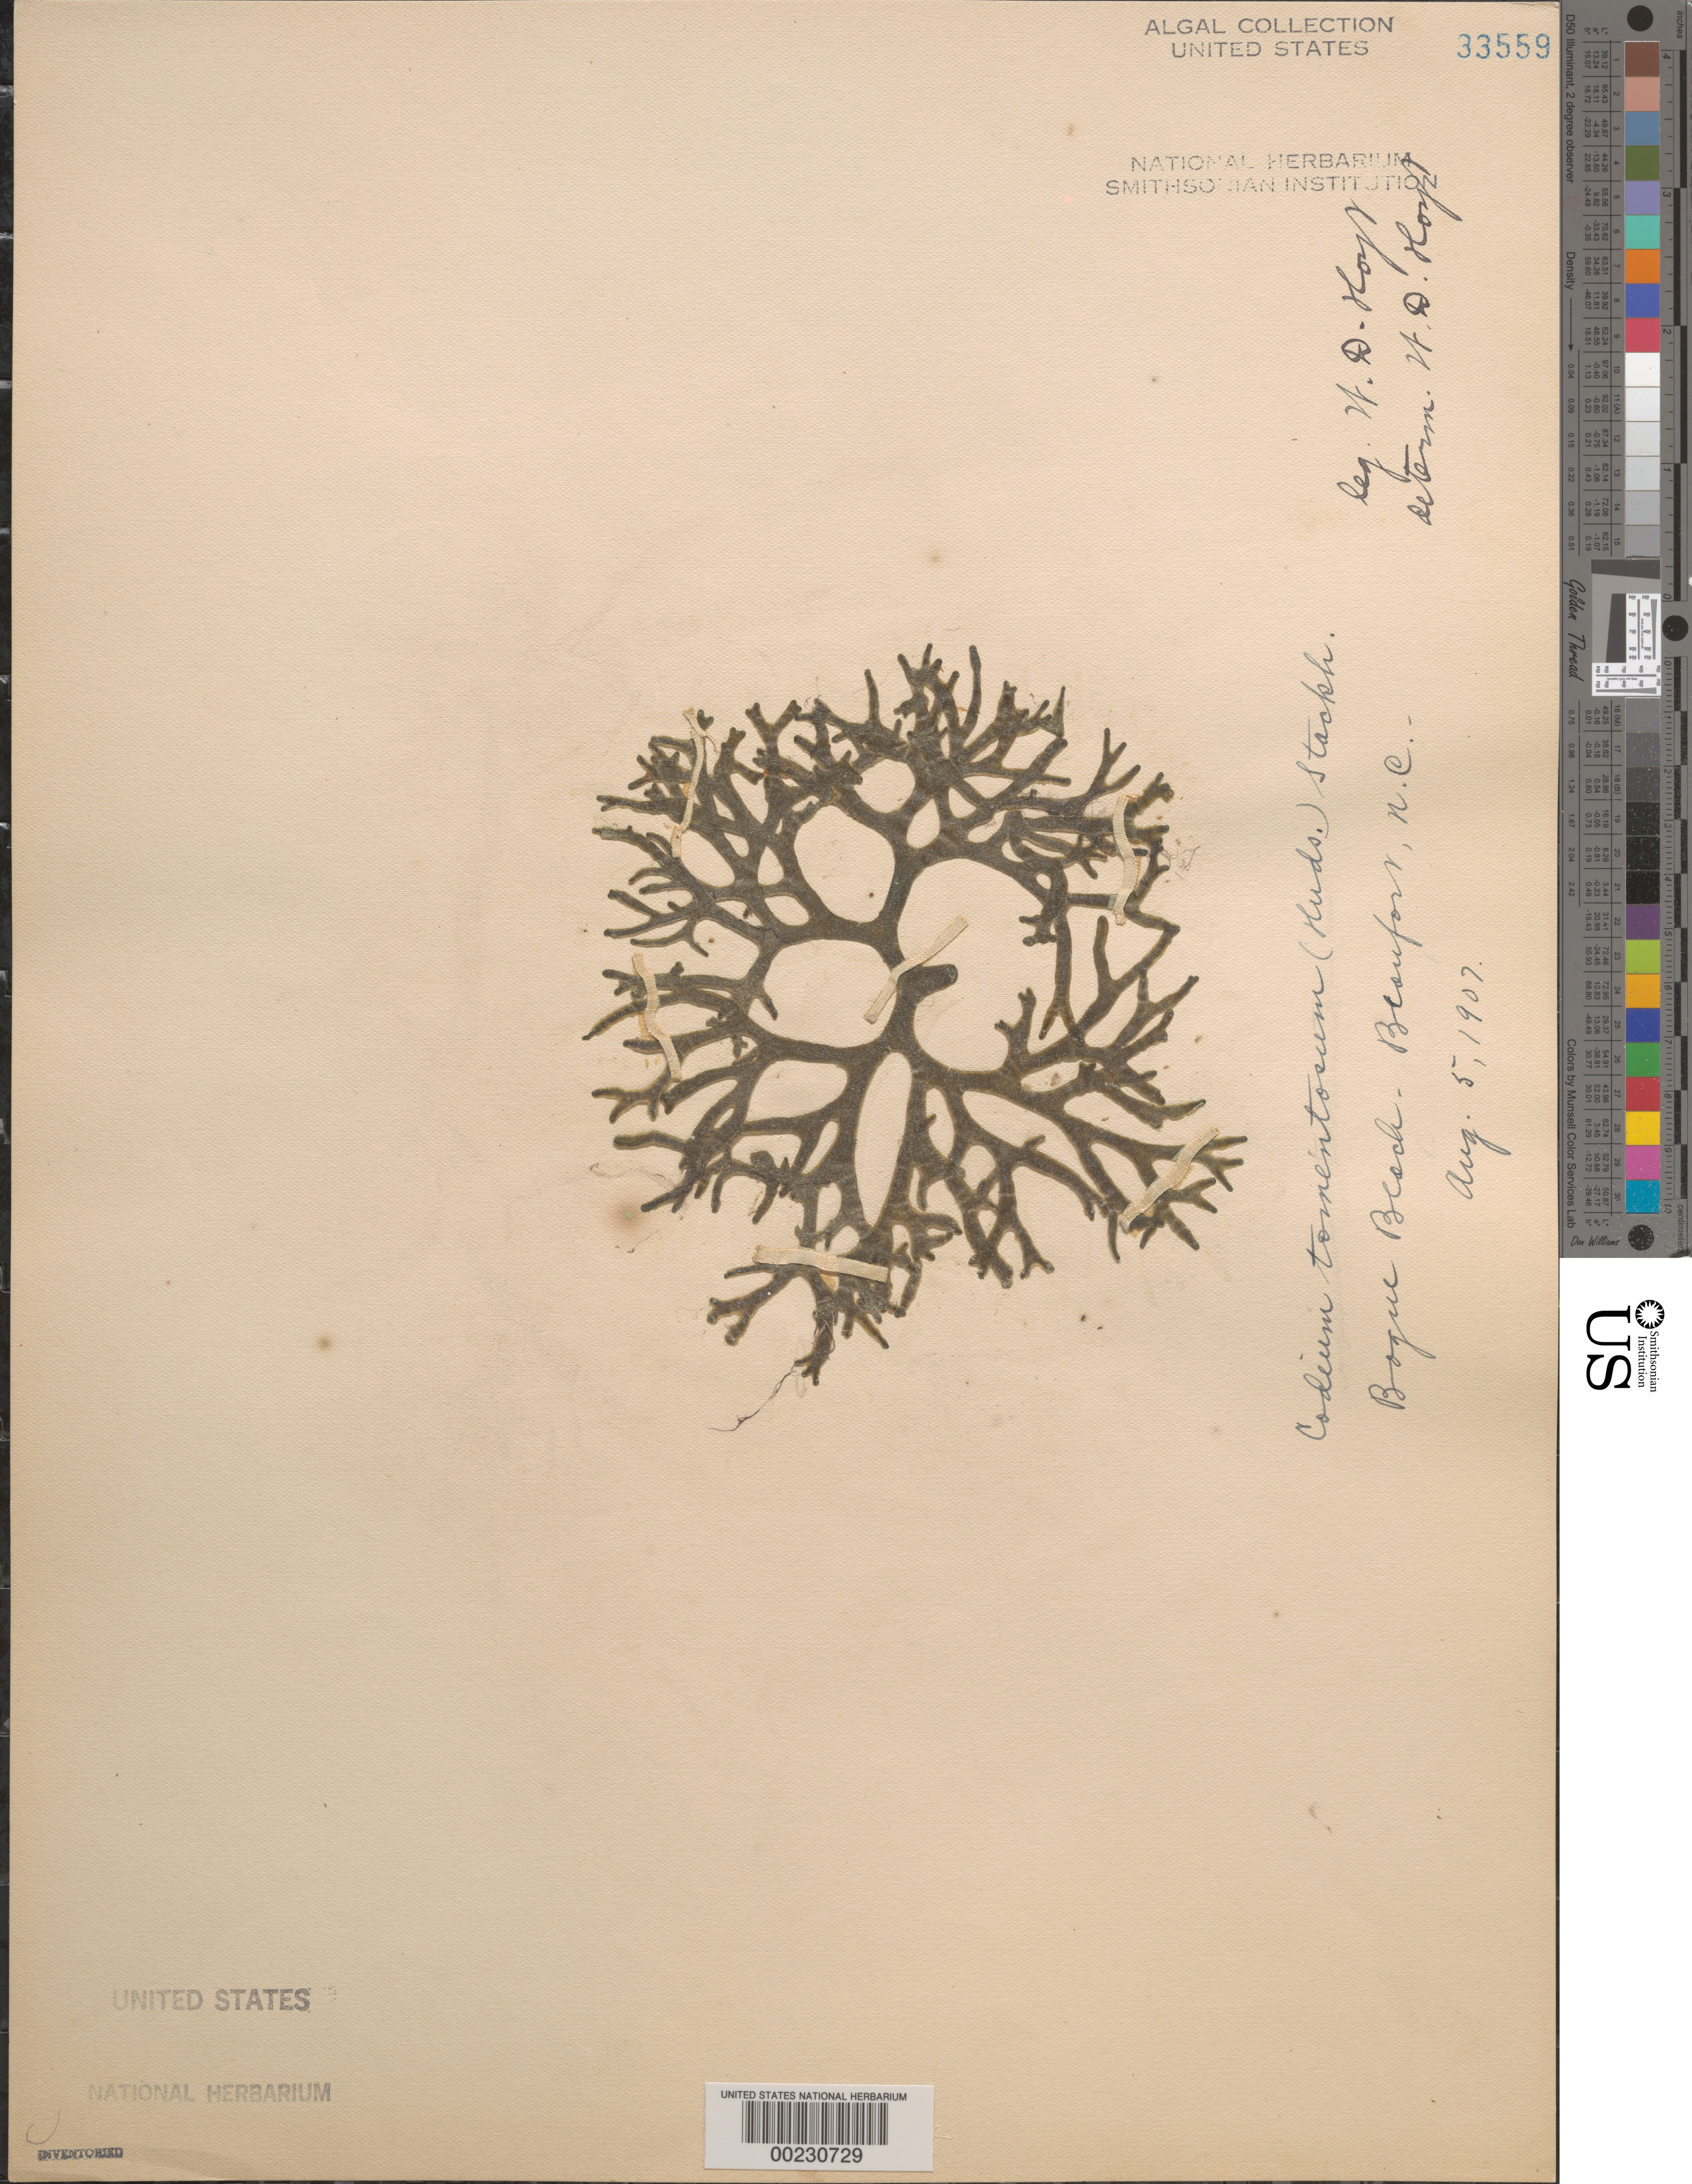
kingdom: Plantae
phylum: Chlorophyta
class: Ulvophyceae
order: Bryopsidales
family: Codiaceae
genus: Codium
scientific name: Codium tomentosum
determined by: Hoyt, W. D.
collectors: W. D. Hoyt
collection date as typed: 05 Aug 1907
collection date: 1907-08-05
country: United States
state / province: North Carolina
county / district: Carteret County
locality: Beaufort, Bogue Beach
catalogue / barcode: US 33559